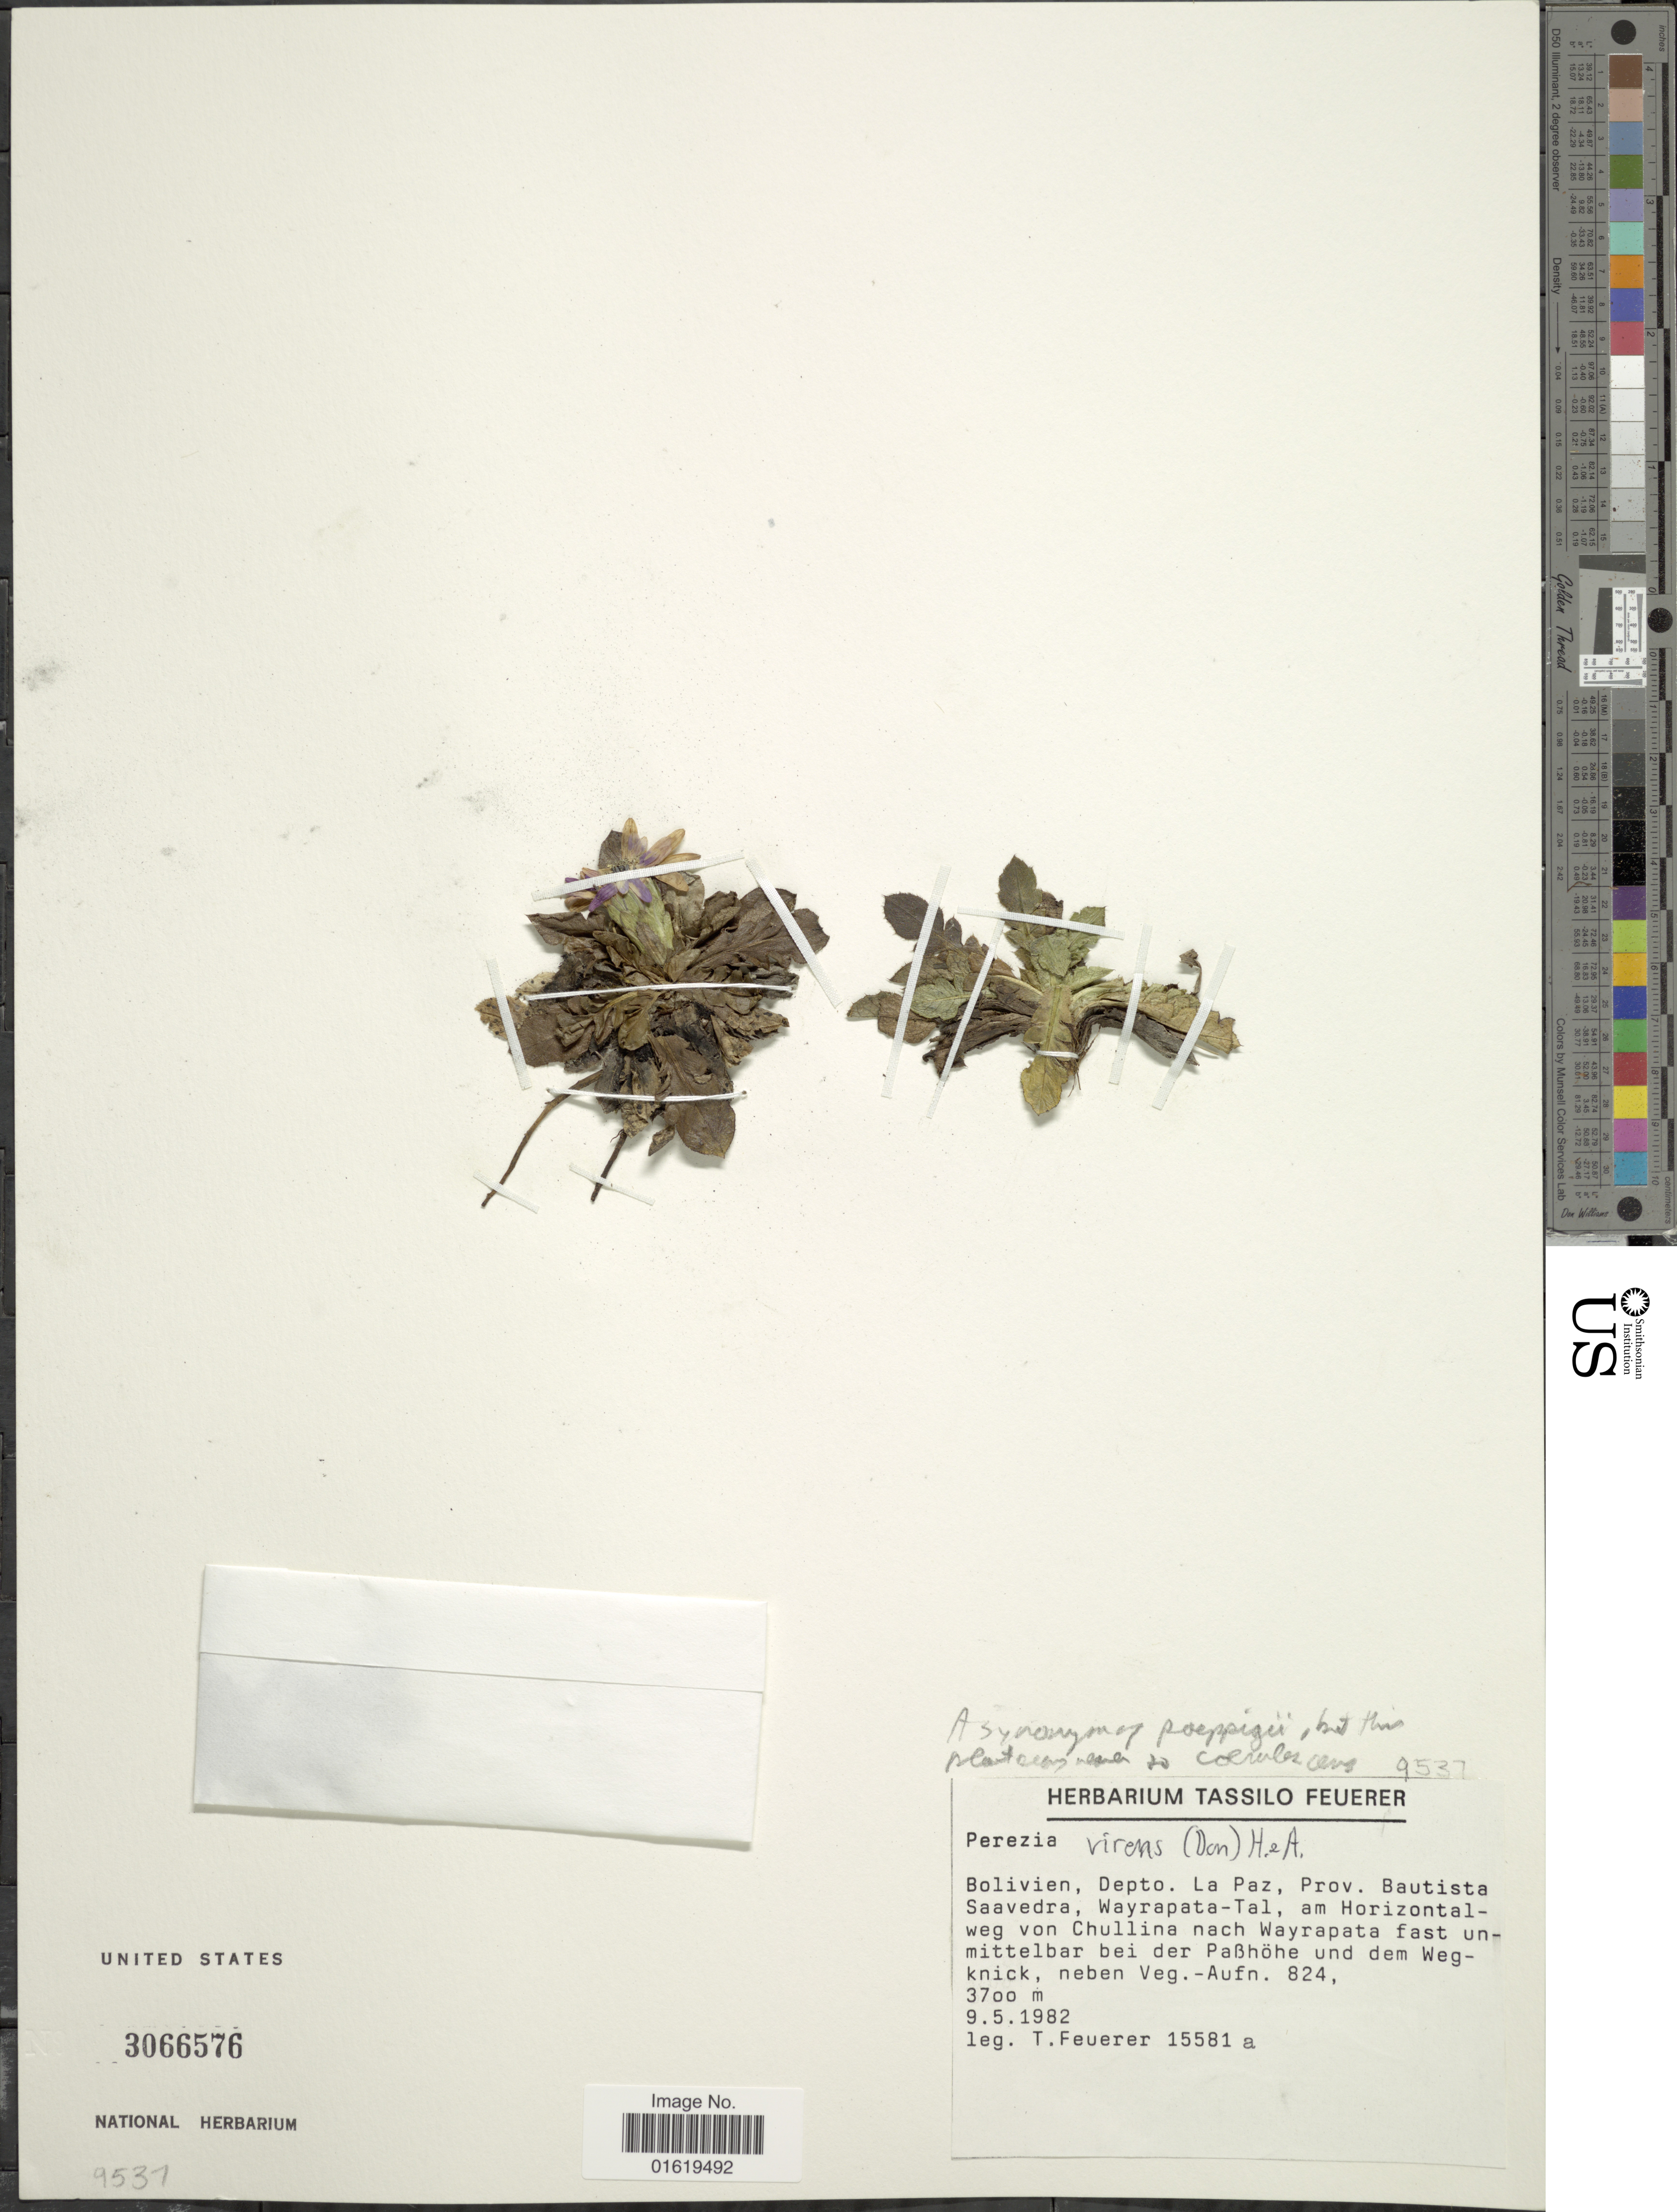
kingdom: Plantae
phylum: Tracheophyta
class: Magnoliopsida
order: Asterales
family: Asteraceae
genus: Perezia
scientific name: Perezia coerulescens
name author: Wedd.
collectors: T. Feuerer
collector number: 15581 a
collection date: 1982-05-09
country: Bolivia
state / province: La Paz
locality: Bolivien, Depto. La Paz, Prov. Bautista Saavedra, Wayrapata-Tal, am Horizontal-weg von Chullina nach Wayrapata fast unmittelbar bei der Paßhöhe und dem Wegknick, neben Veg.-Aufn. 824.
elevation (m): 3700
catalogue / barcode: US 3066576